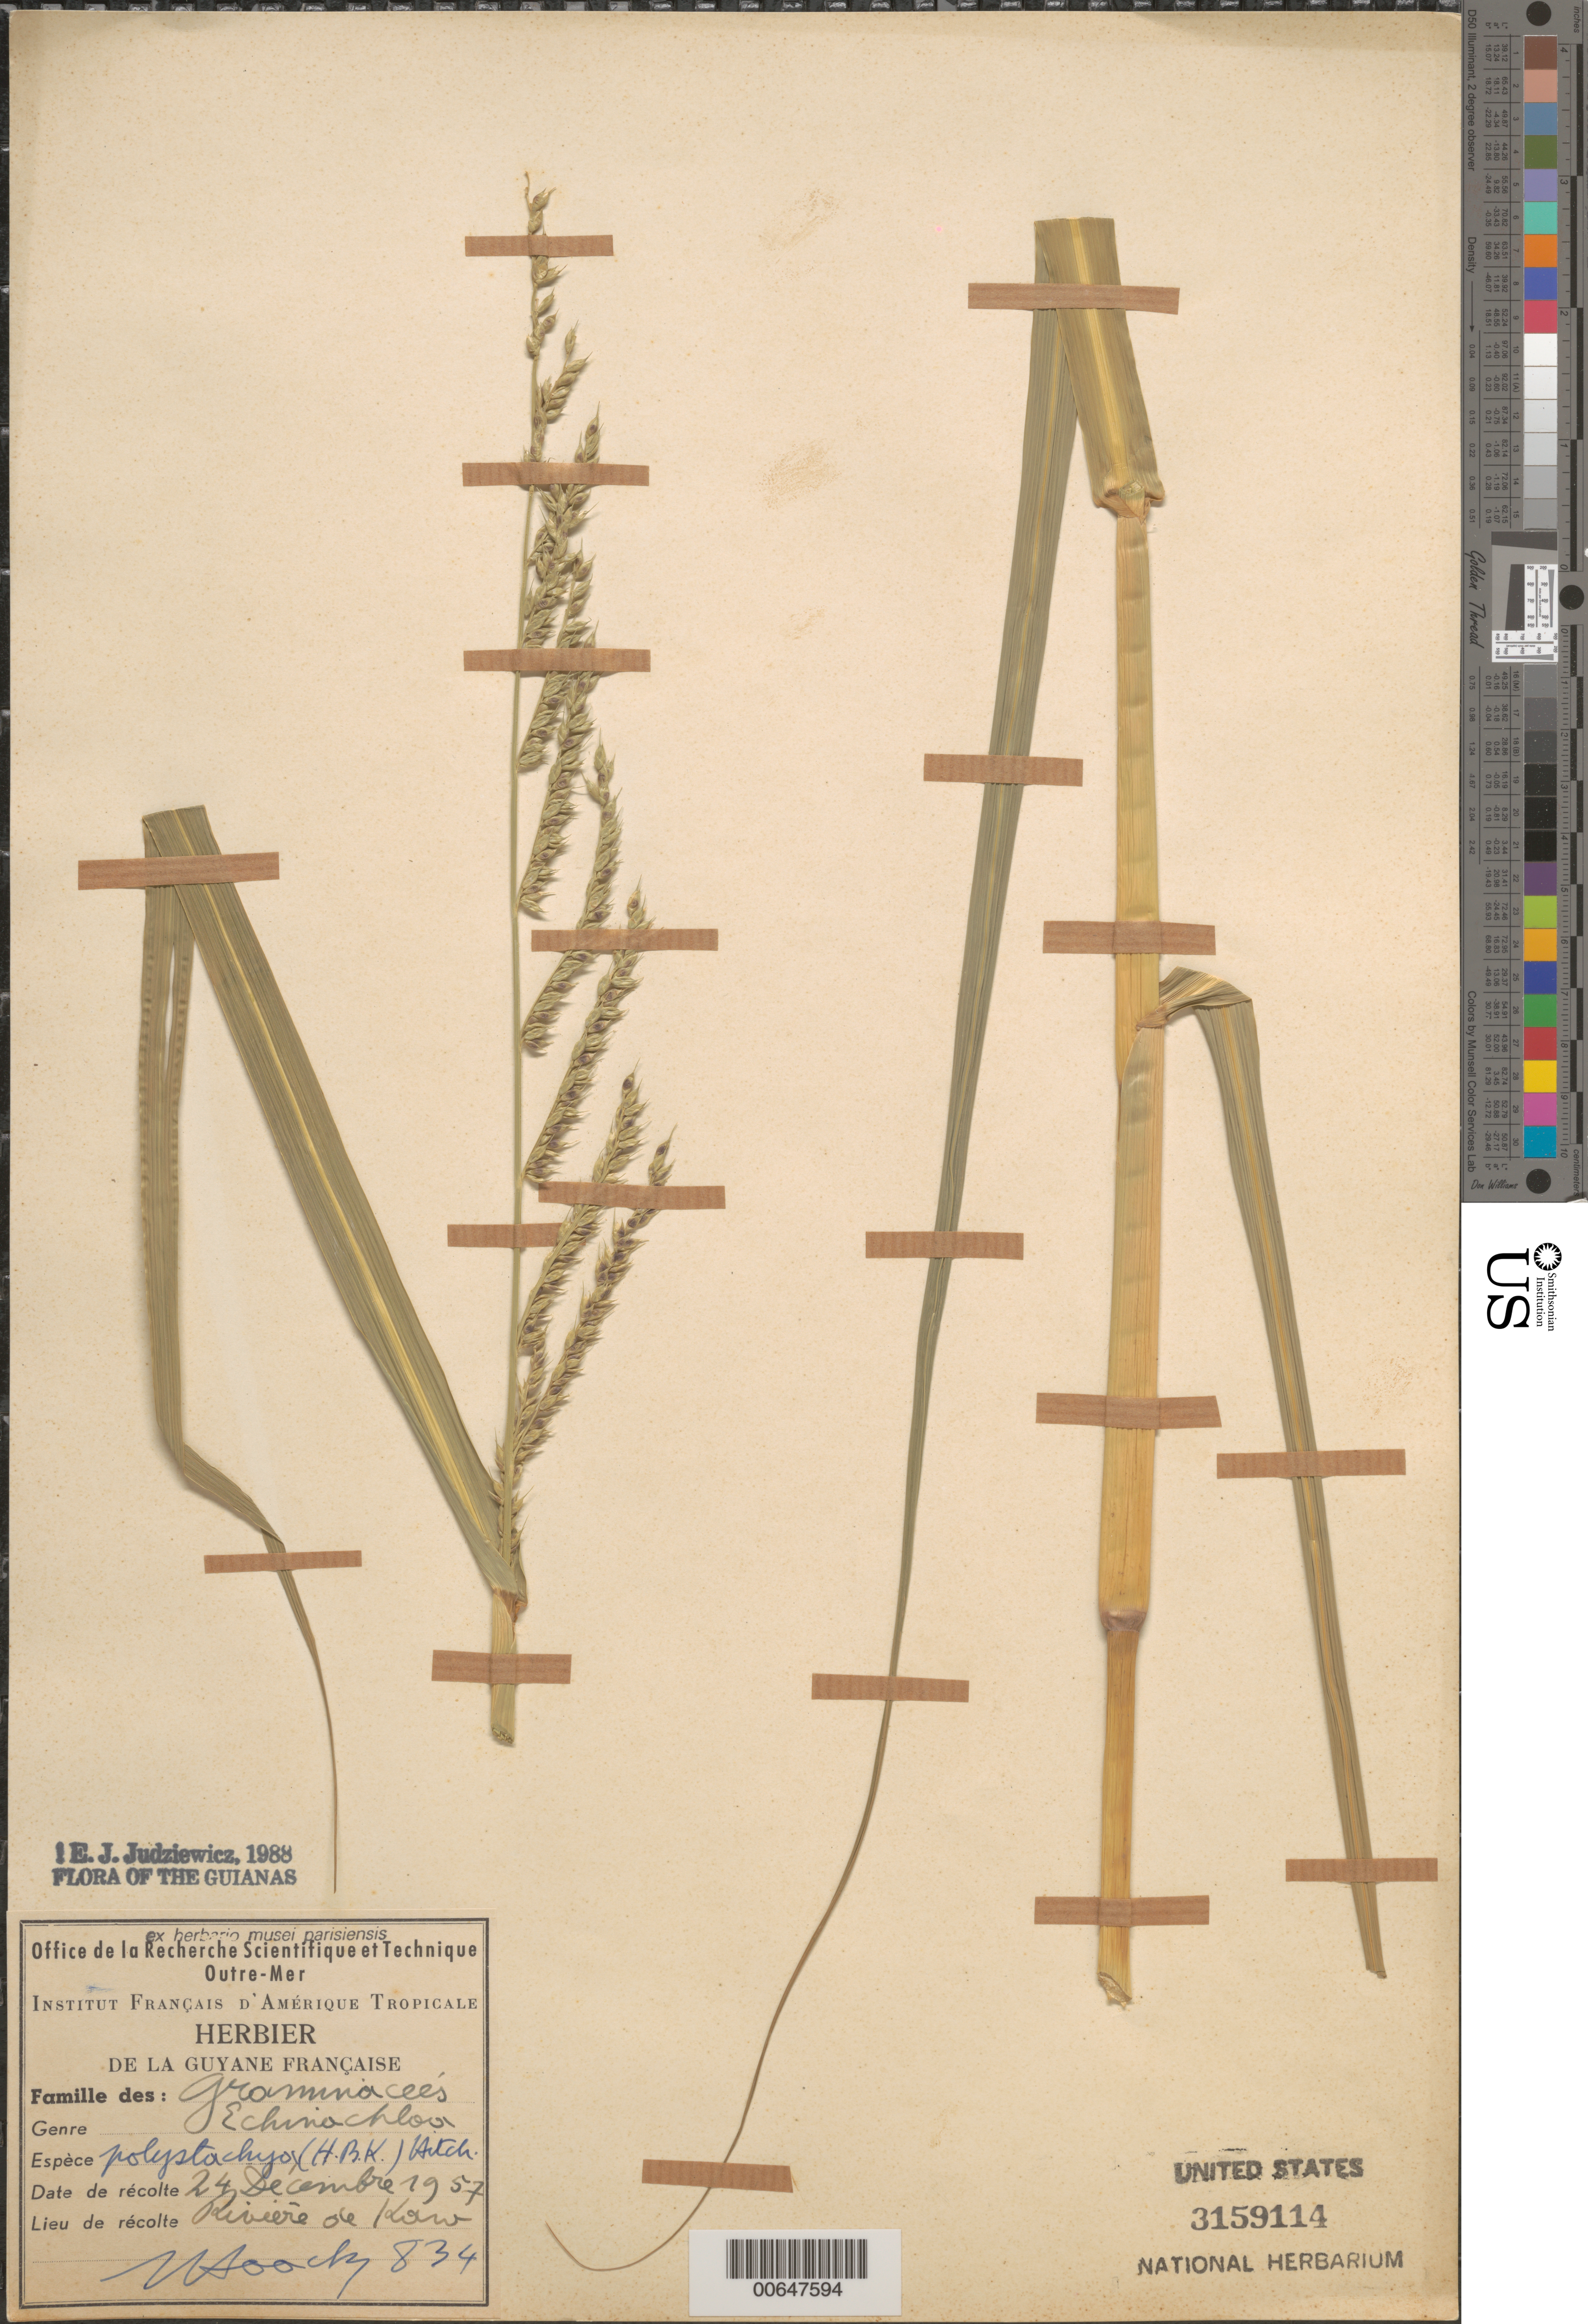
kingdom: Plantae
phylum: Tracheophyta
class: Liliopsida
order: Poales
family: Poaceae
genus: Echinochloa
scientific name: Echinochloa polystachya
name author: (Kunth) Hitchc.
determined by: Judziewicz, E. J.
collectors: J. Hoock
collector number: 834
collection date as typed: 24-Dec-57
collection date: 1957-12-24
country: French Guiana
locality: Rivière de Kaw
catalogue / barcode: US 3159114